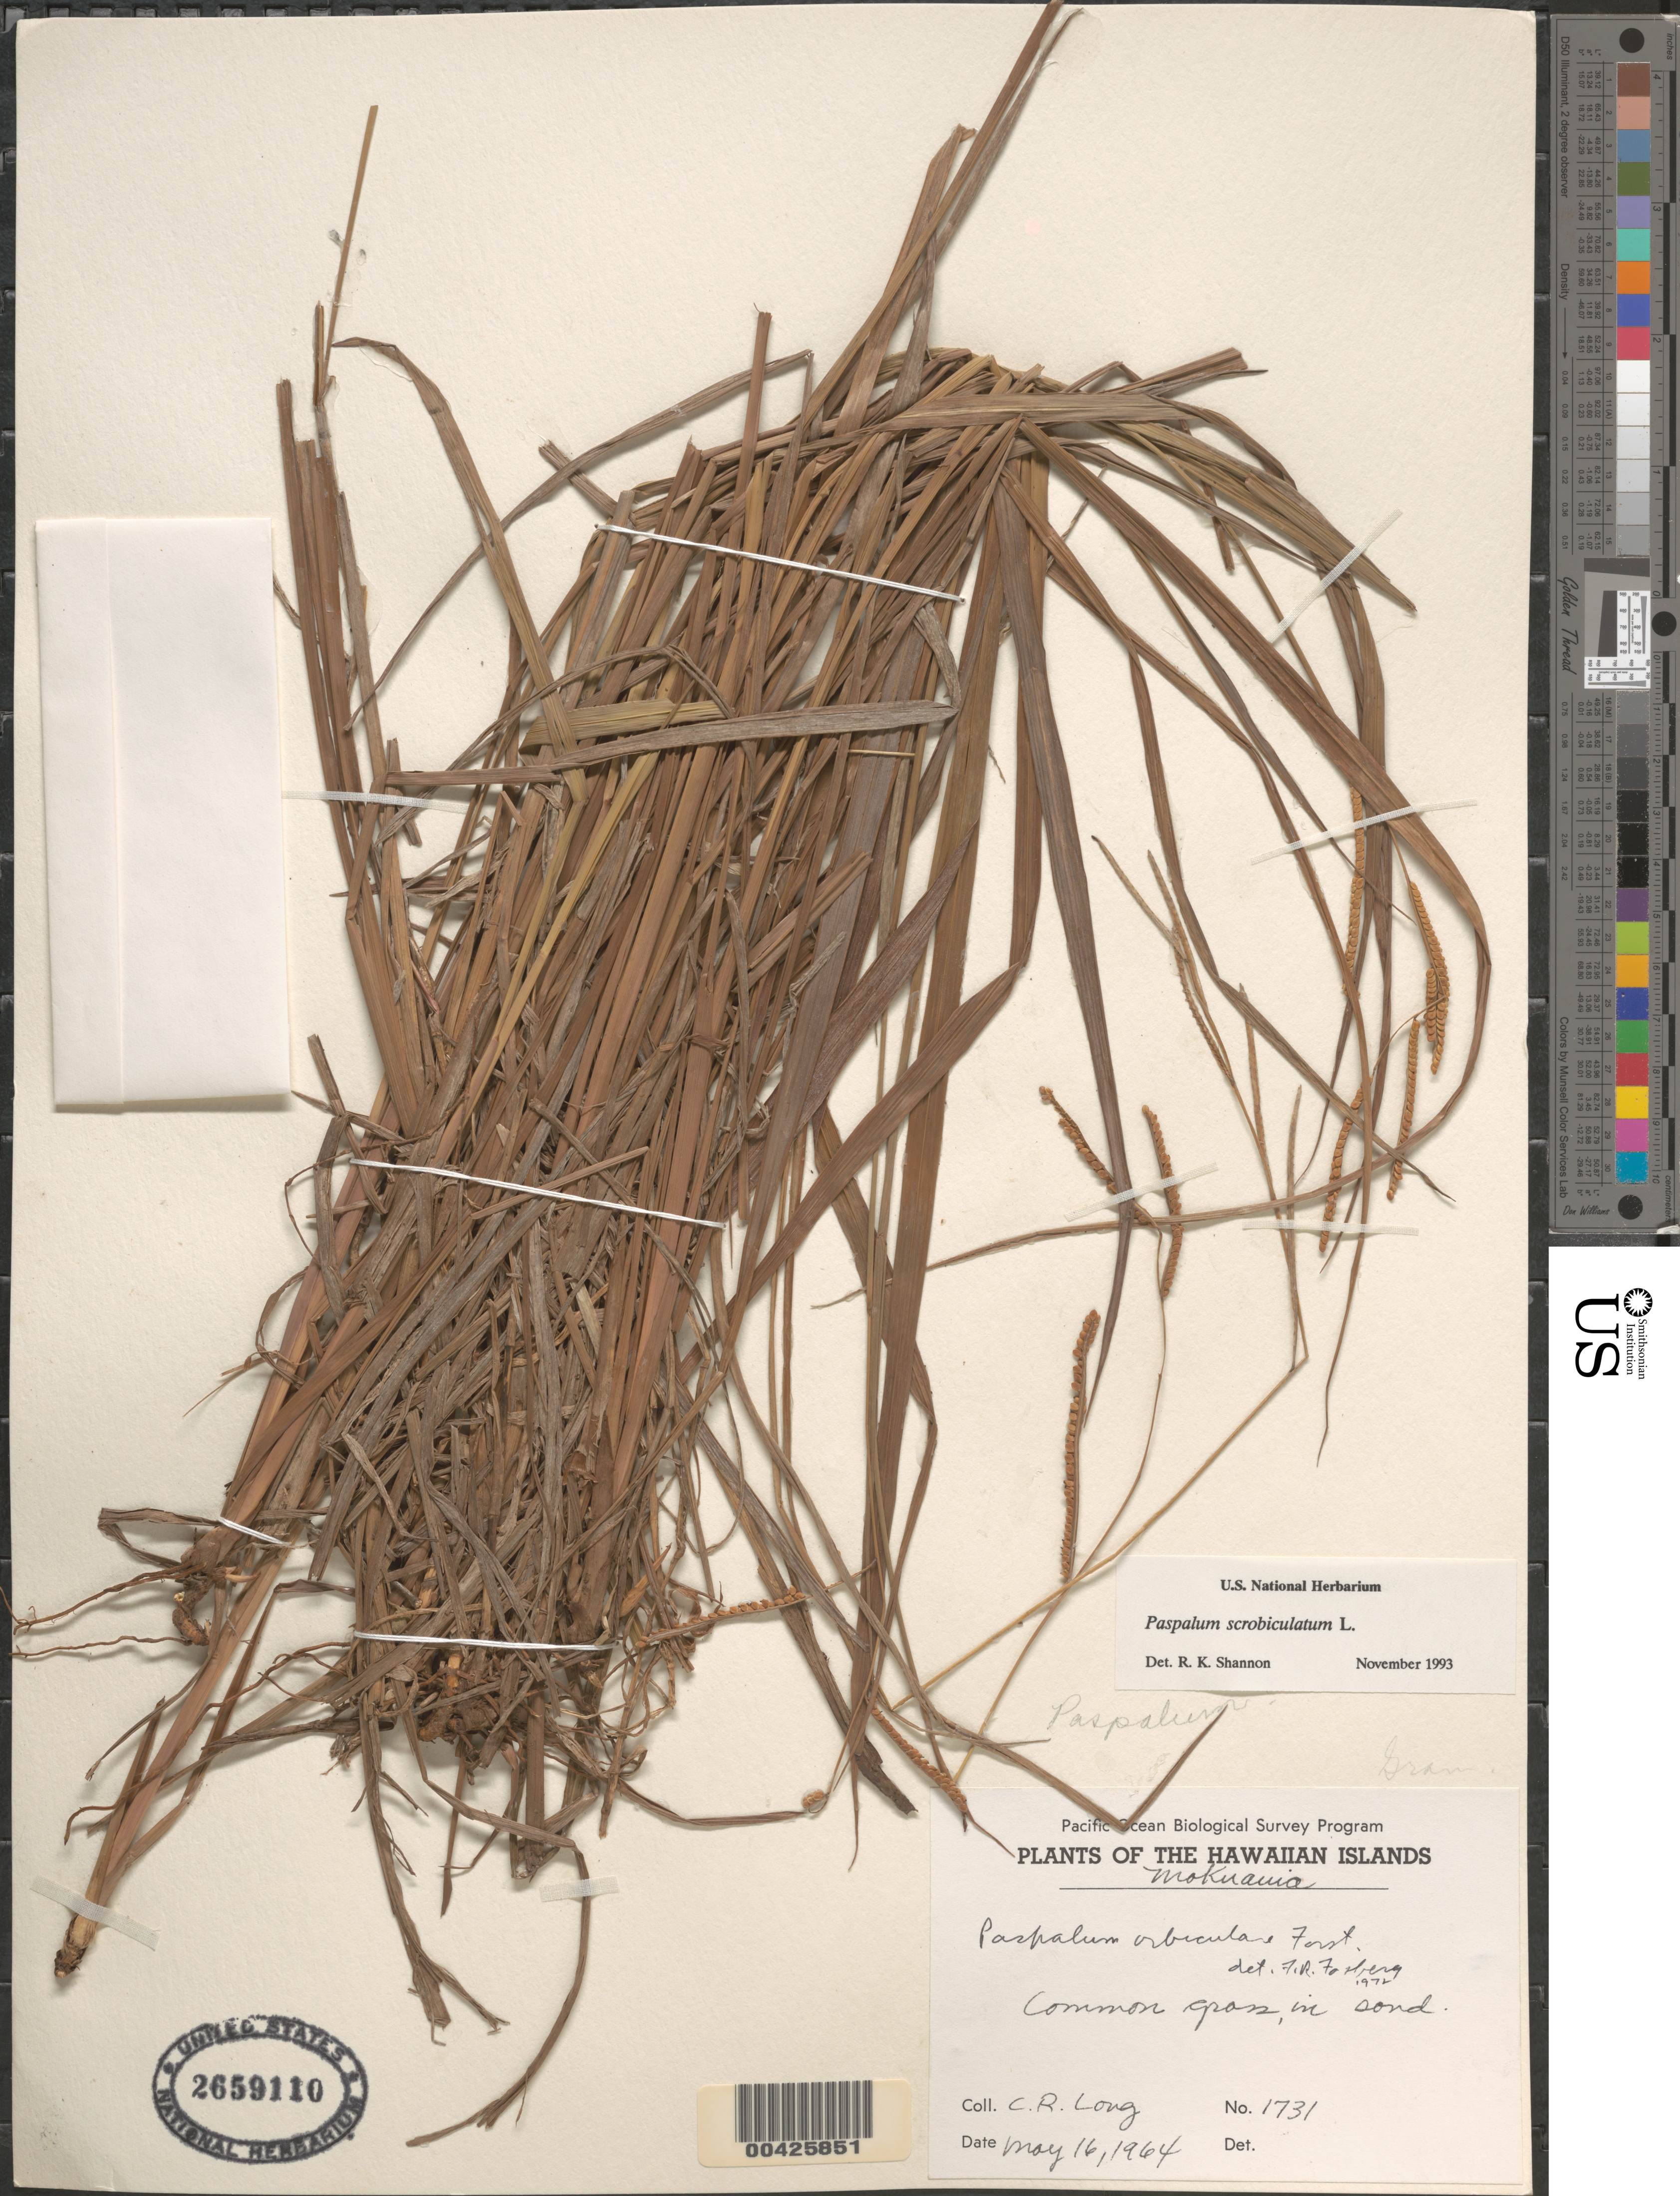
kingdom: Plantae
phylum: Tracheophyta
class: Liliopsida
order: Poales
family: Poaceae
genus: Paspalum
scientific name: Paspalum scrobiculatum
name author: L.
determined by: Shannon, R. K., (UNITED STATES)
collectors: C. Long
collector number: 1731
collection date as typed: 16 May 1964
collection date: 1964-05-16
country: United States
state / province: Hawaii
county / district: Honolulu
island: Oahu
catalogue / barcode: US 2659110